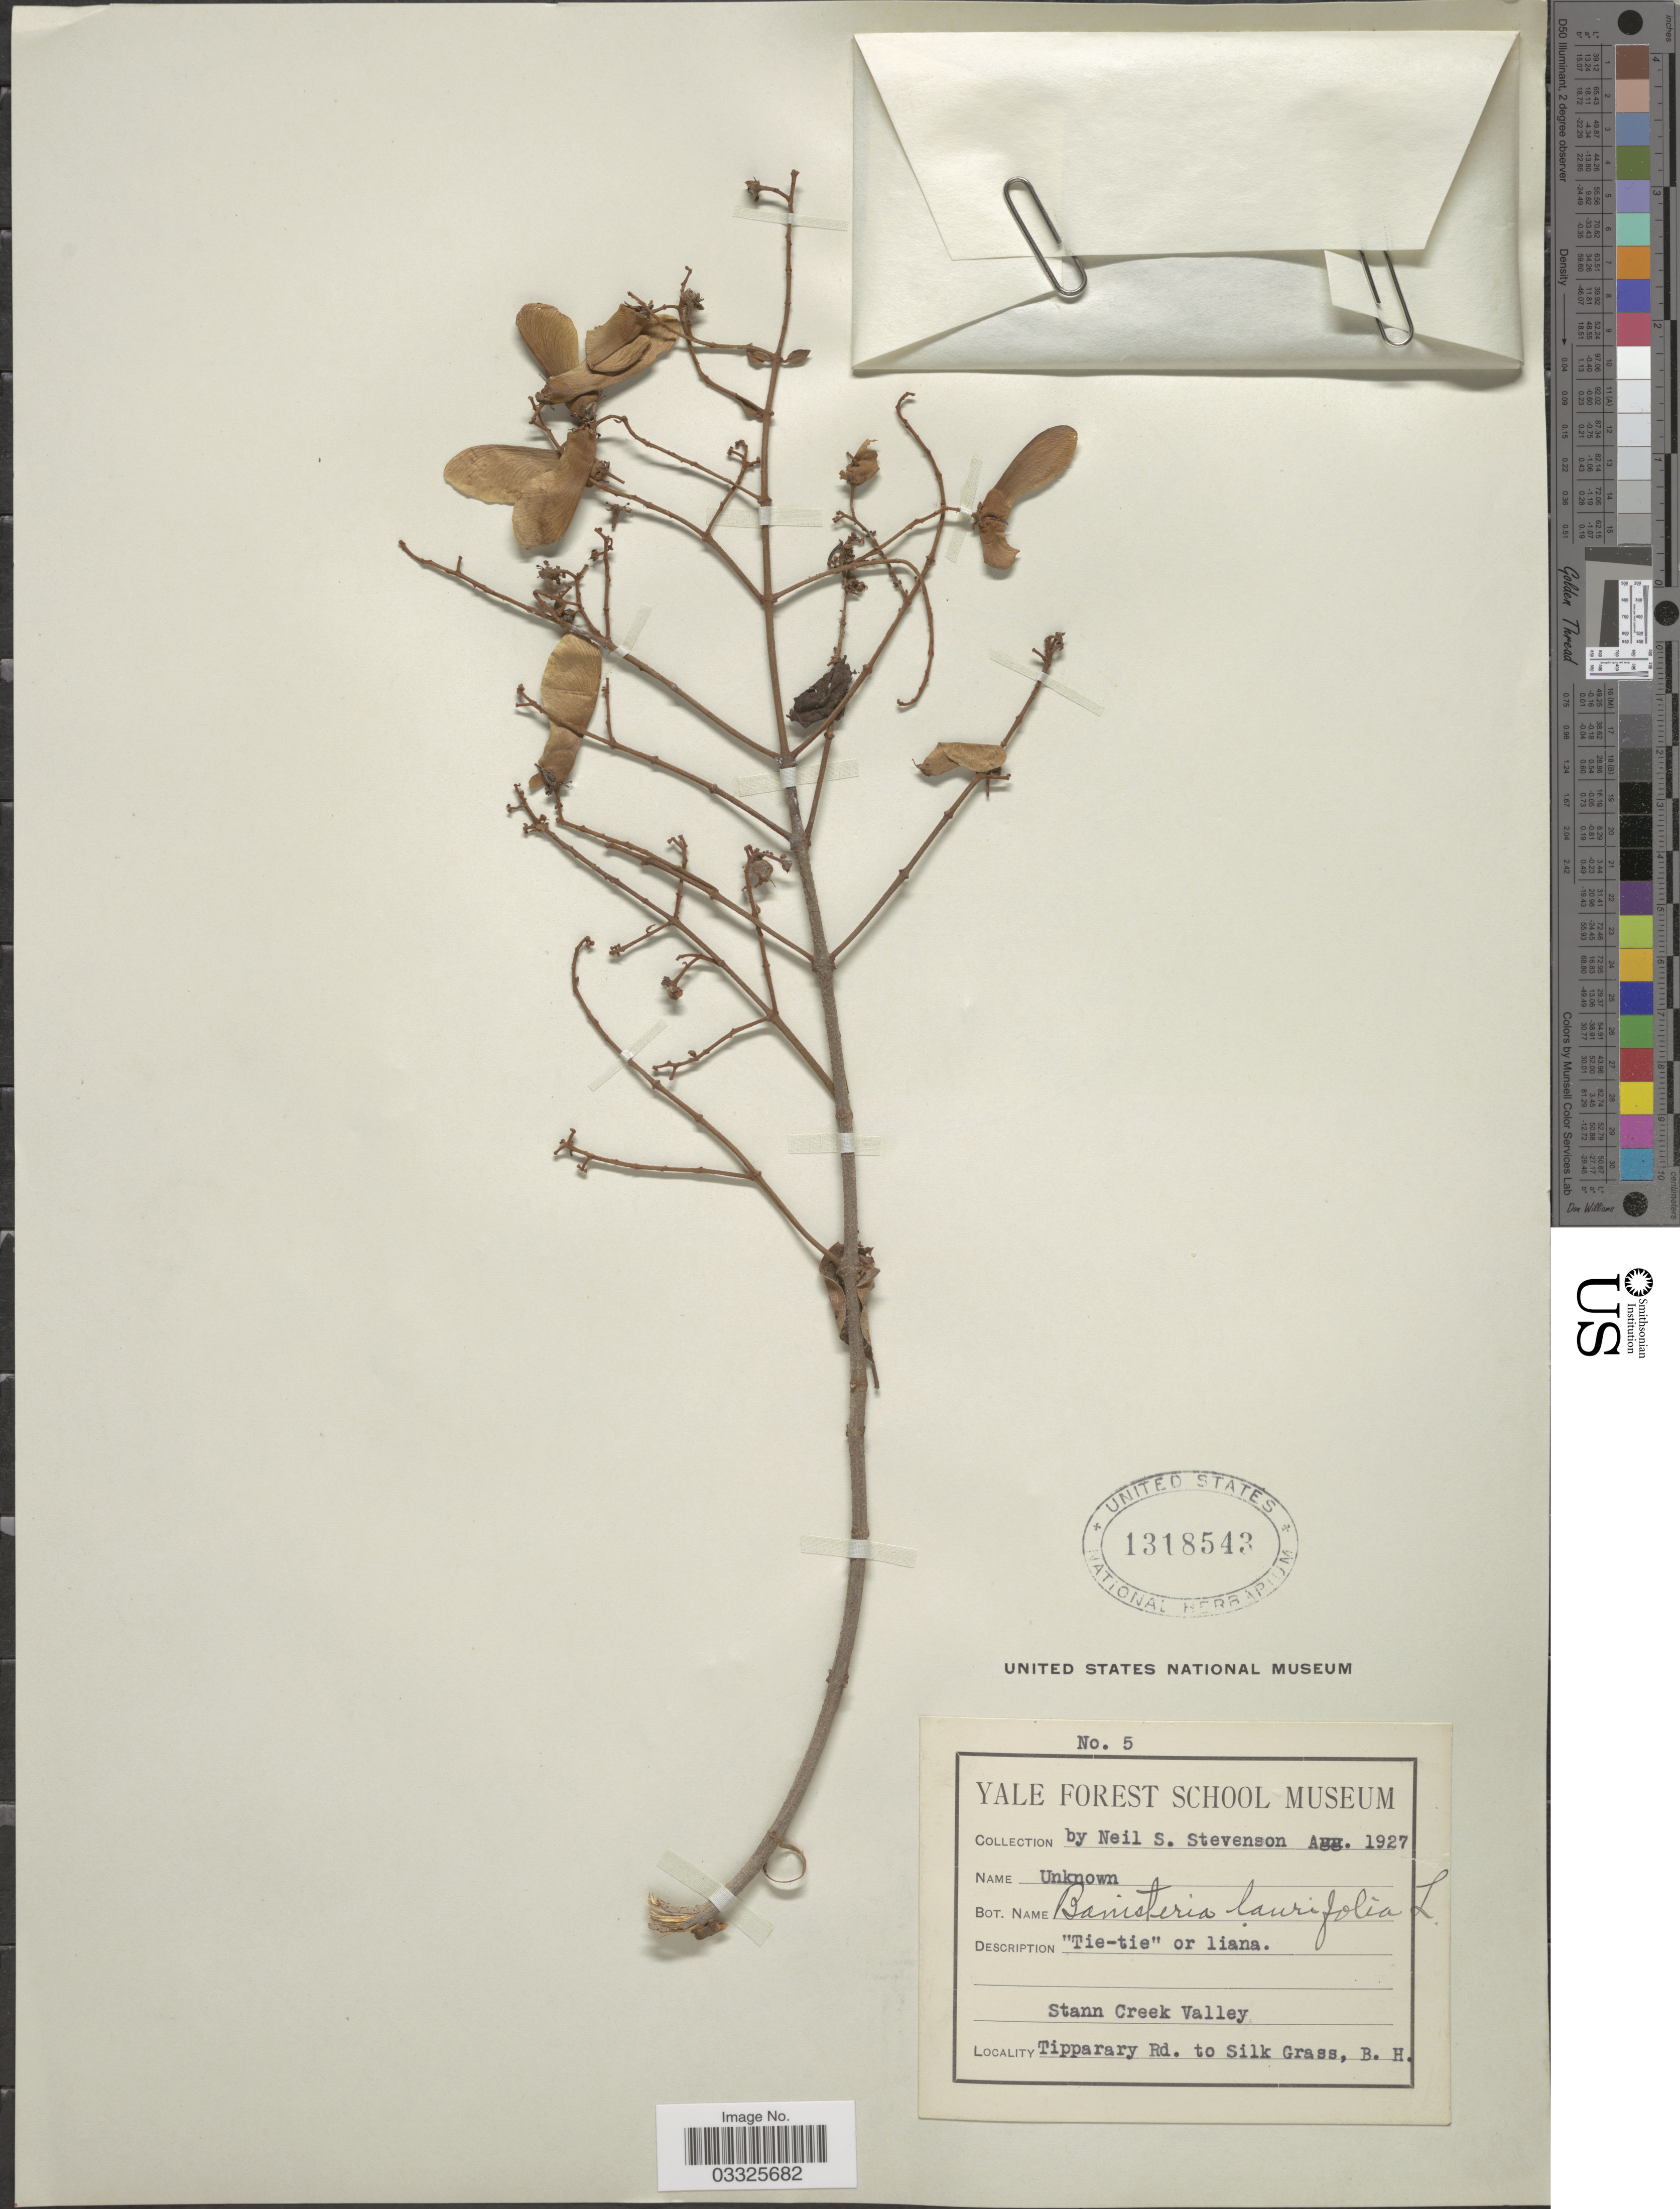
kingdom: Plantae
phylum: Tracheophyta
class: Magnoliopsida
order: Malpighiales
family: Malpighiaceae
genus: Heteropterys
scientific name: Heteropterys laurifolia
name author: (L.) A. Juss.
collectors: N. Stevenson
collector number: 5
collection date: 1927-08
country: Belize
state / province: Stann Creek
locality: Stann Creek Valley. Tipparary Rd. to Silk Grass, B. H.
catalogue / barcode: US 1318543